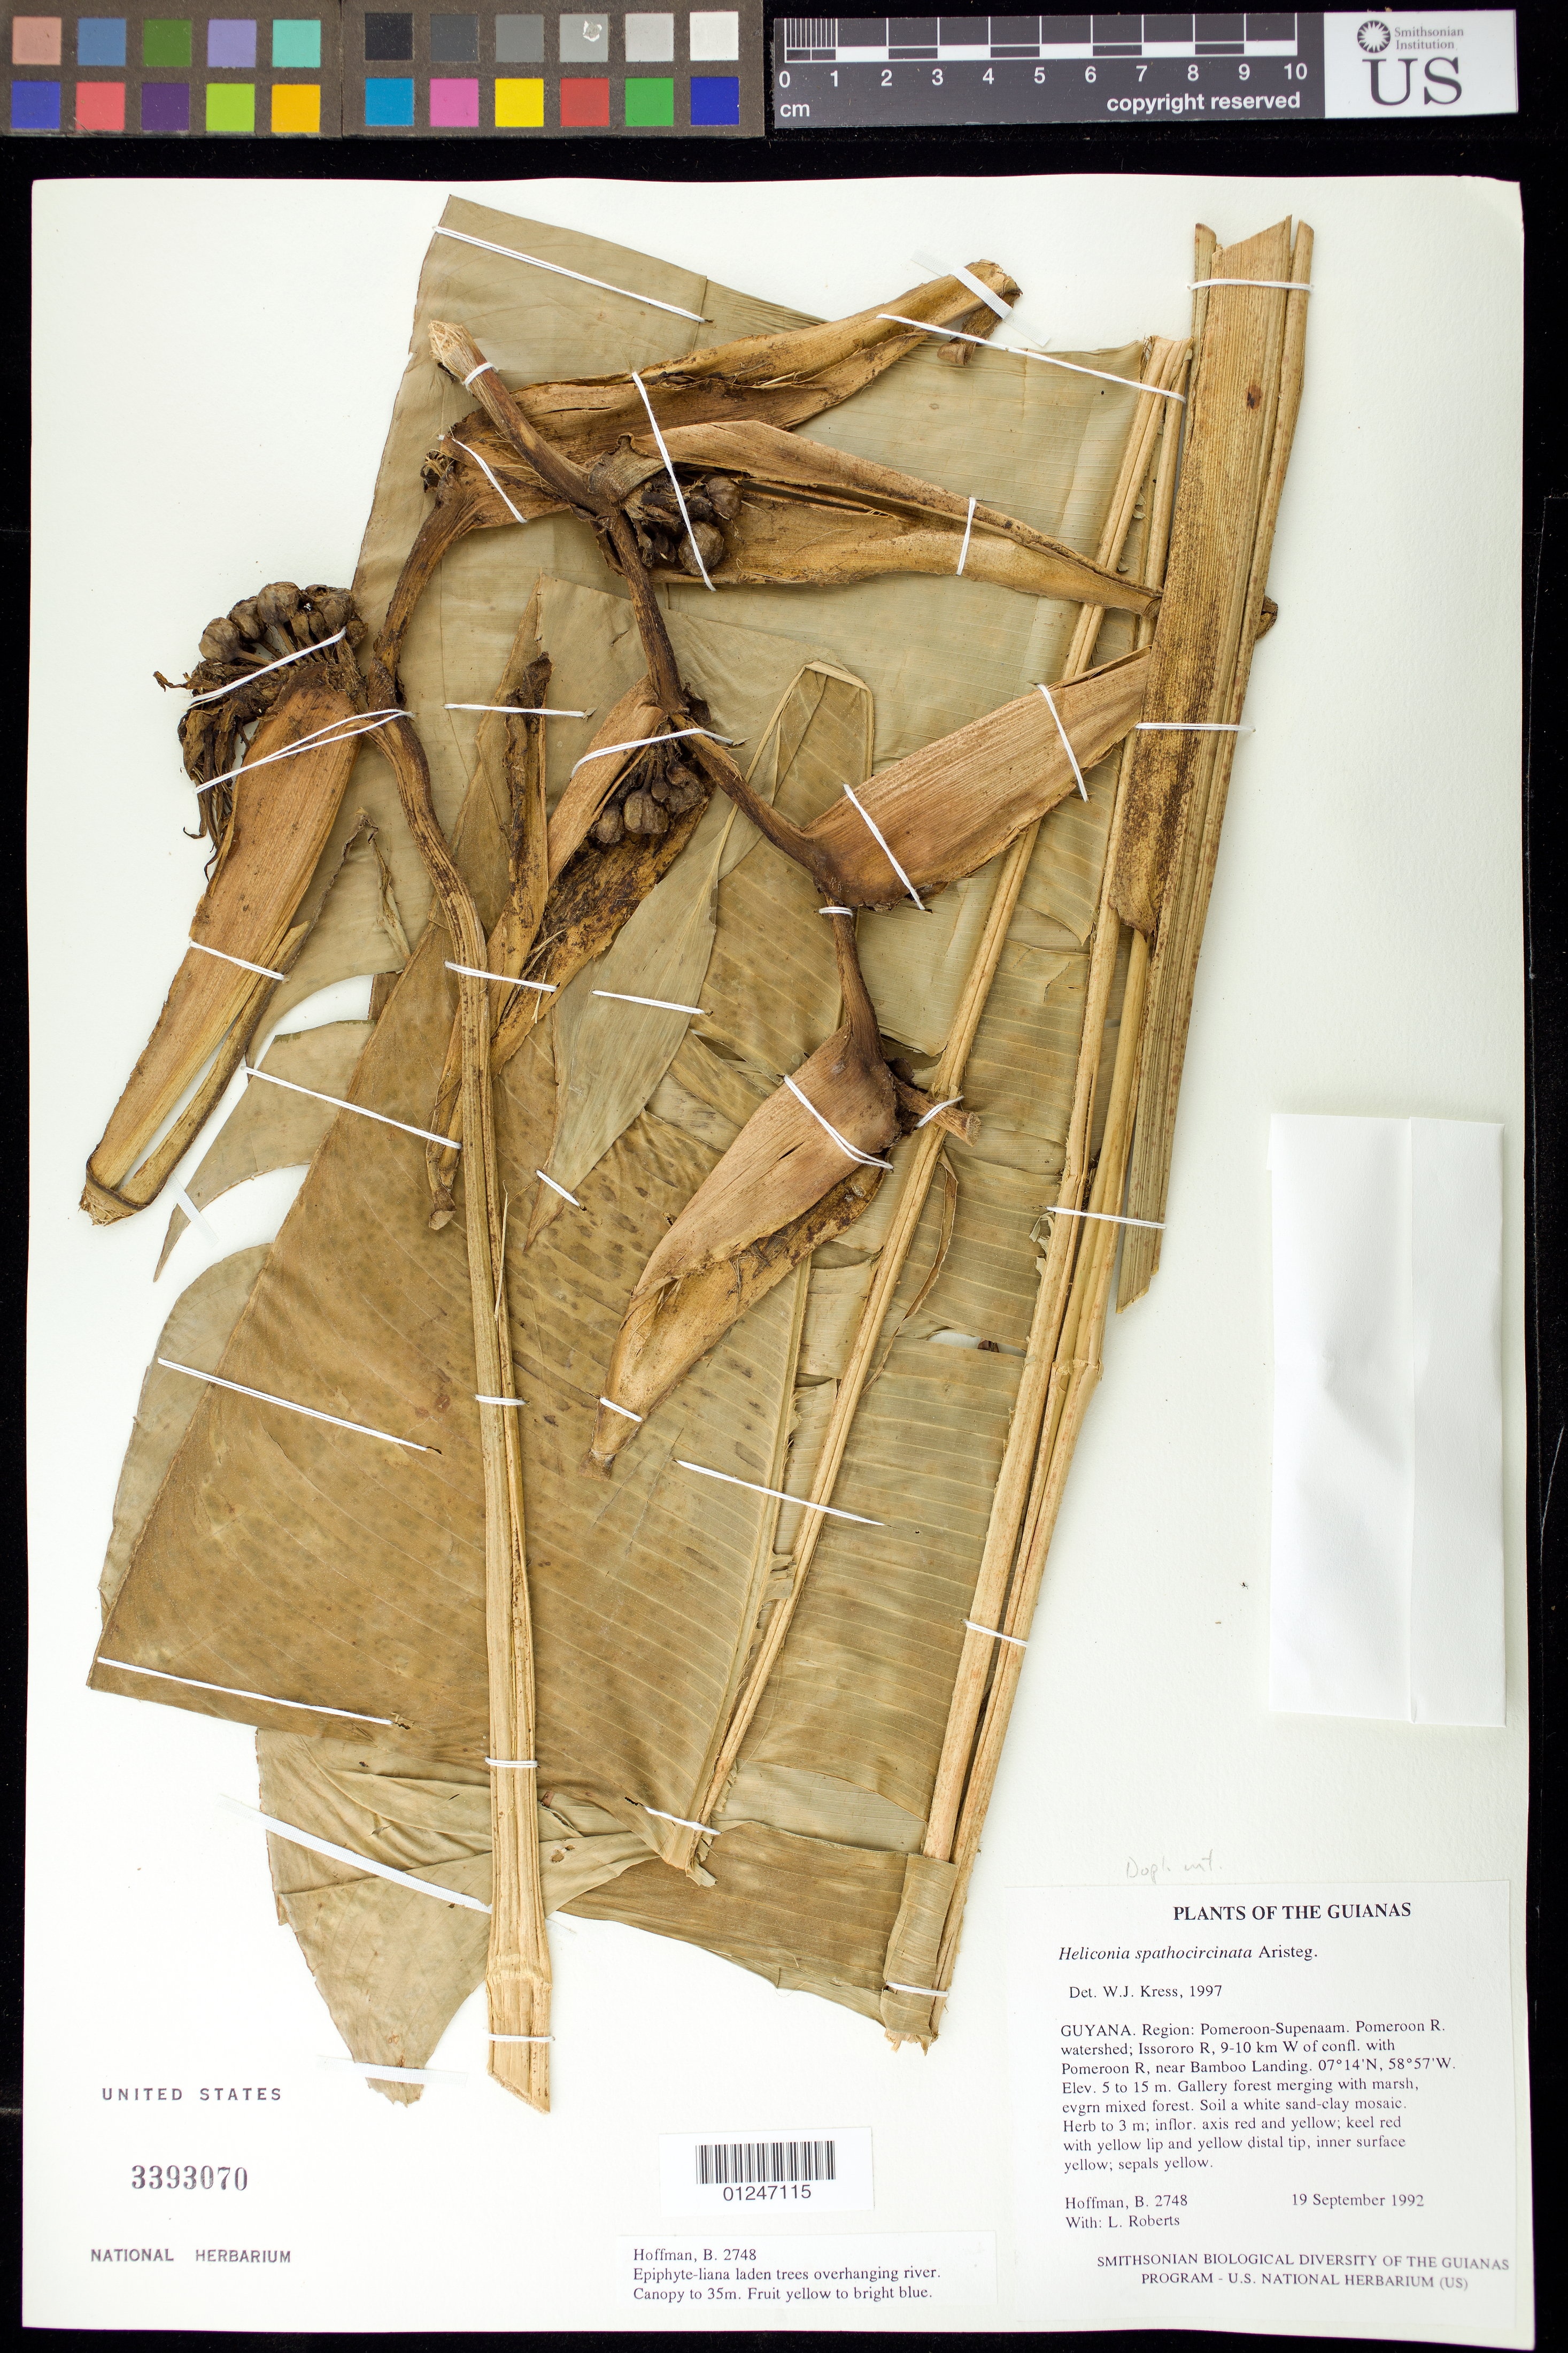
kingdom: Plantae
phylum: Tracheophyta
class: Liliopsida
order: Zingiberales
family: Heliconiaceae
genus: Heliconia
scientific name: Heliconia spathocircinata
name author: Aristeg.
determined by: Kress, W. J., (US), Smithsonian Institution - National Museum of Natural History (UNITED STATES)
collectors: B. Hoffman & L. Roberts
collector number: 2748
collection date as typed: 19 September 1992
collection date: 1992-09-19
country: Guyana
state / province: Pomeroon-Supenaam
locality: Pomeroon River watershed; Issororo River, 9-10 km W of confluence with Pomeroon River, near Bamboo Landing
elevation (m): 5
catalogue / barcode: US 3393070